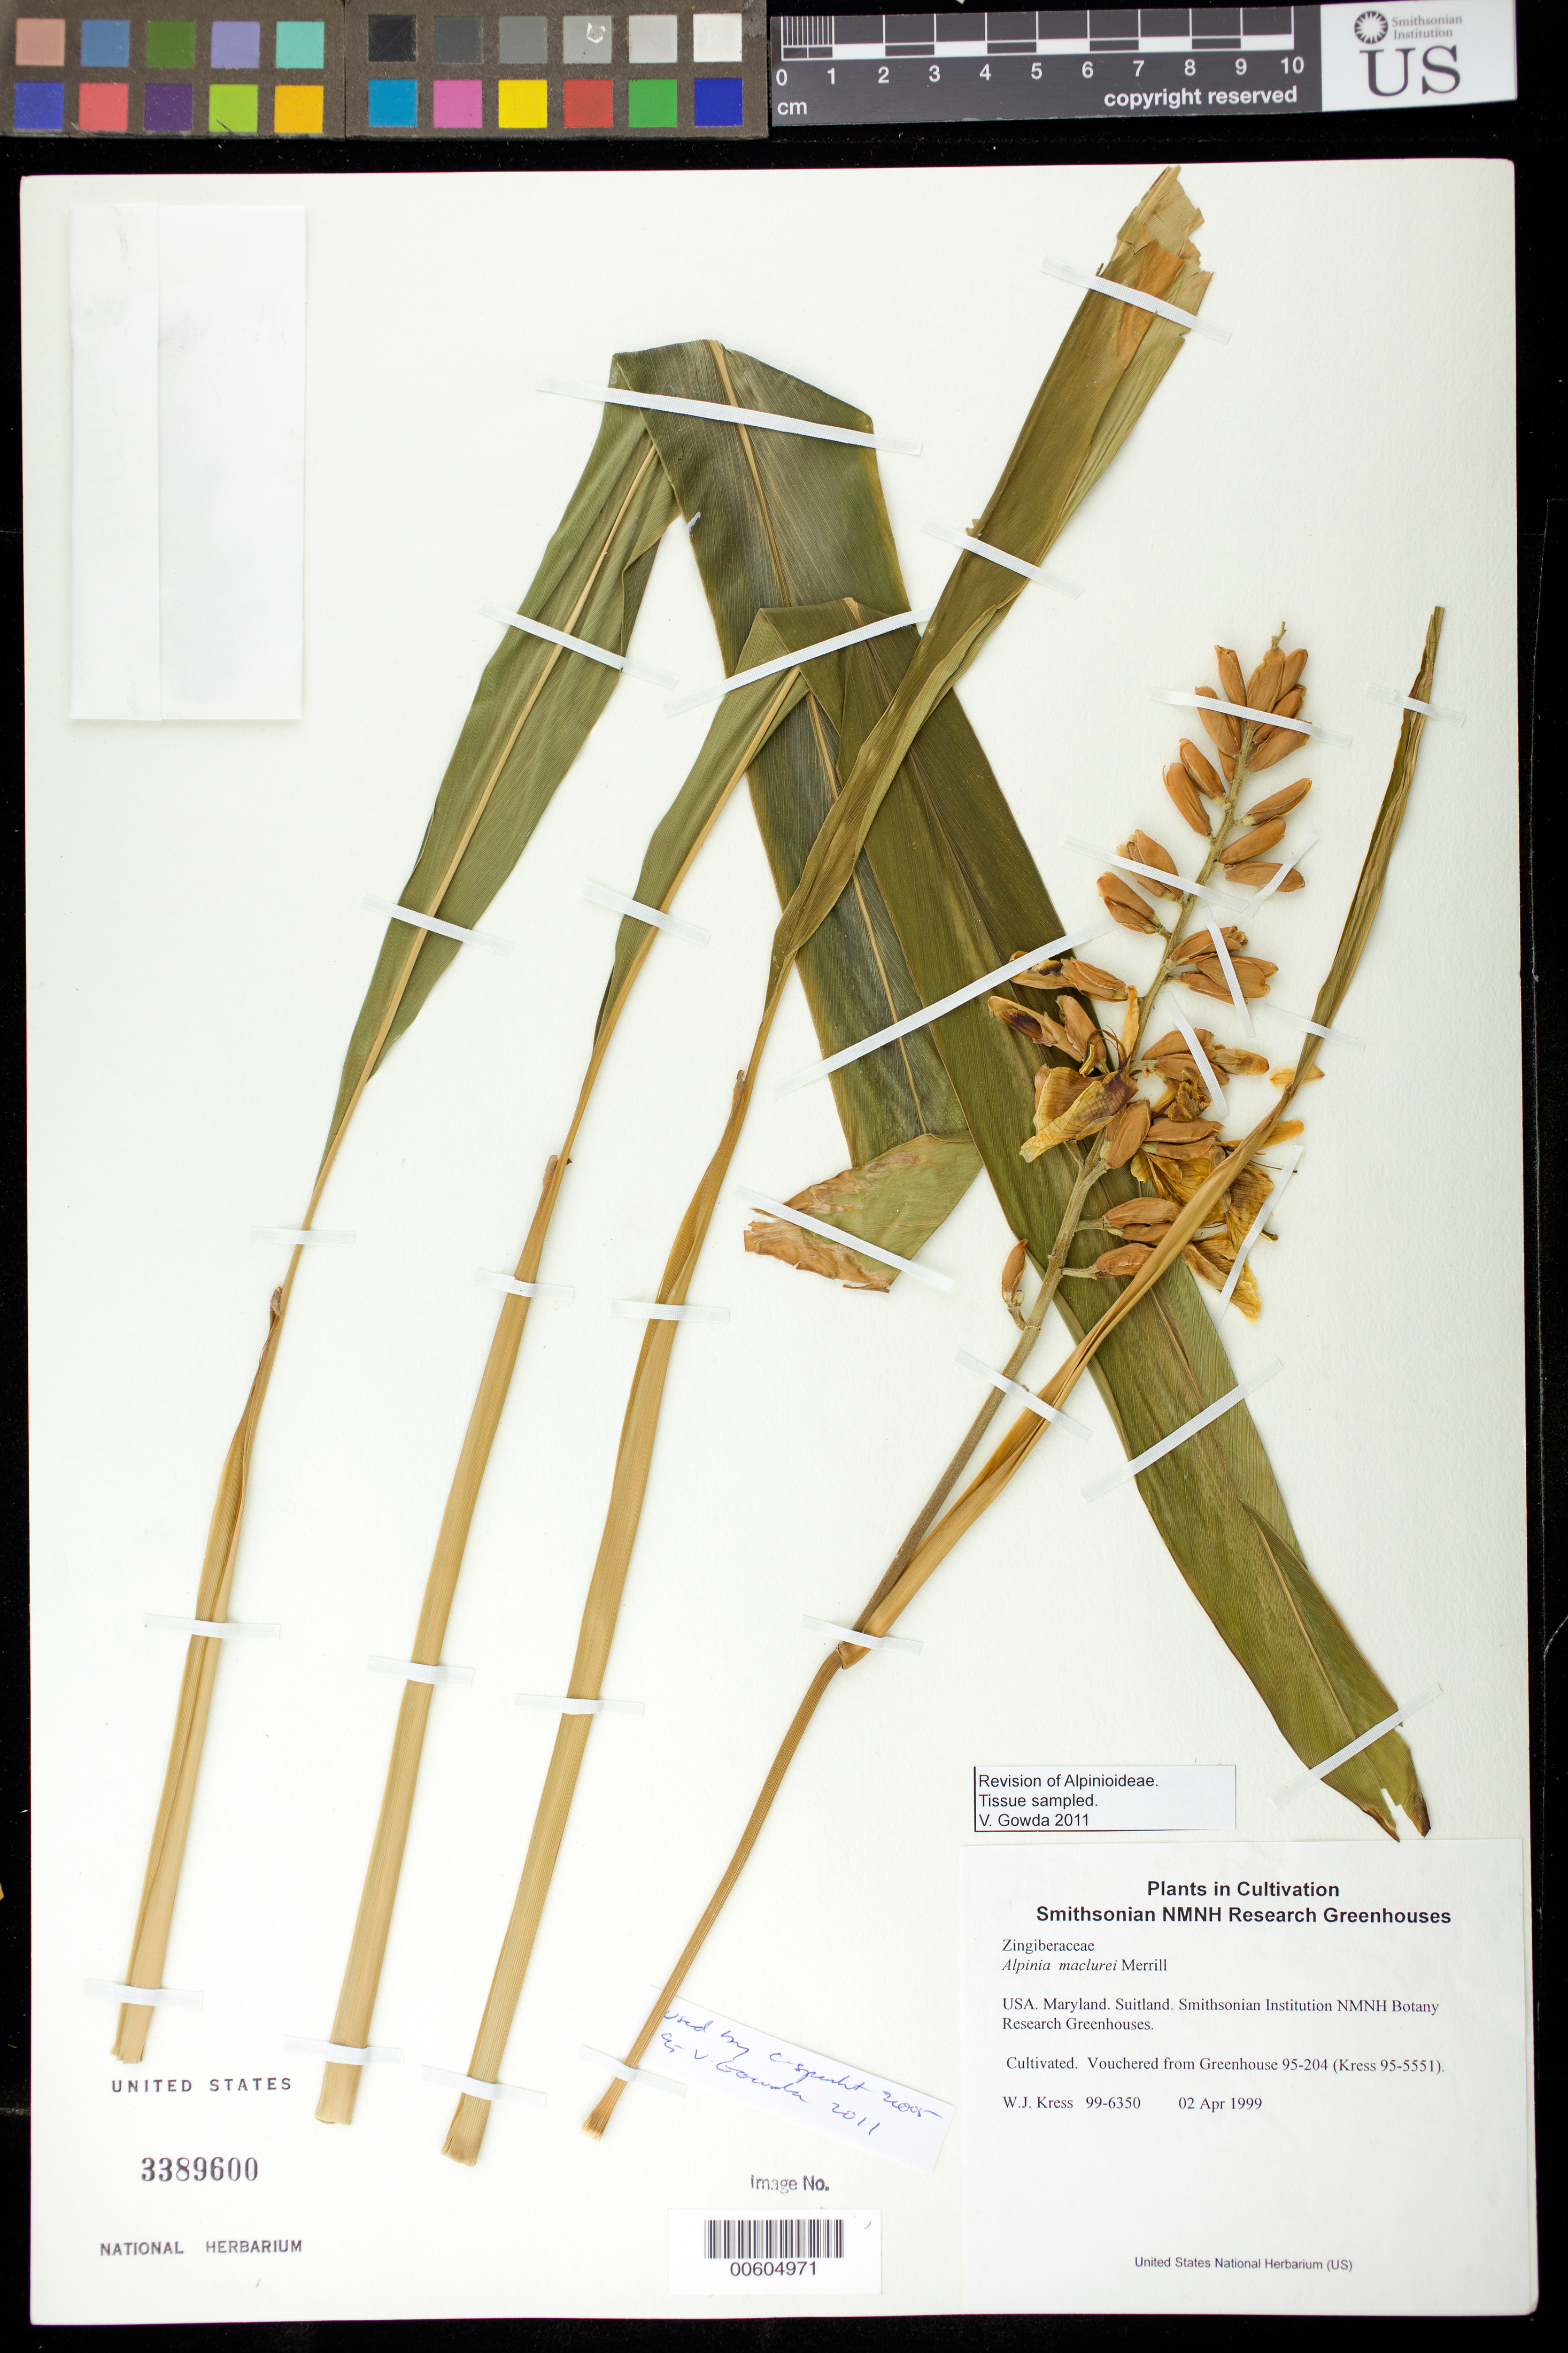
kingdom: Plantae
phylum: Tracheophyta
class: Liliopsida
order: Zingiberales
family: Zingiberaceae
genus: Alpinia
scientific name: Alpinia maclurei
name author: Merr.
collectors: W. J. Kress & M. Bordelon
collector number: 99-6350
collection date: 1999-04-02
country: United States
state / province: Maryland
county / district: Prince George's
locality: NMNH Botany Research Greenhouses. Suitland.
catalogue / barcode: US 3389600